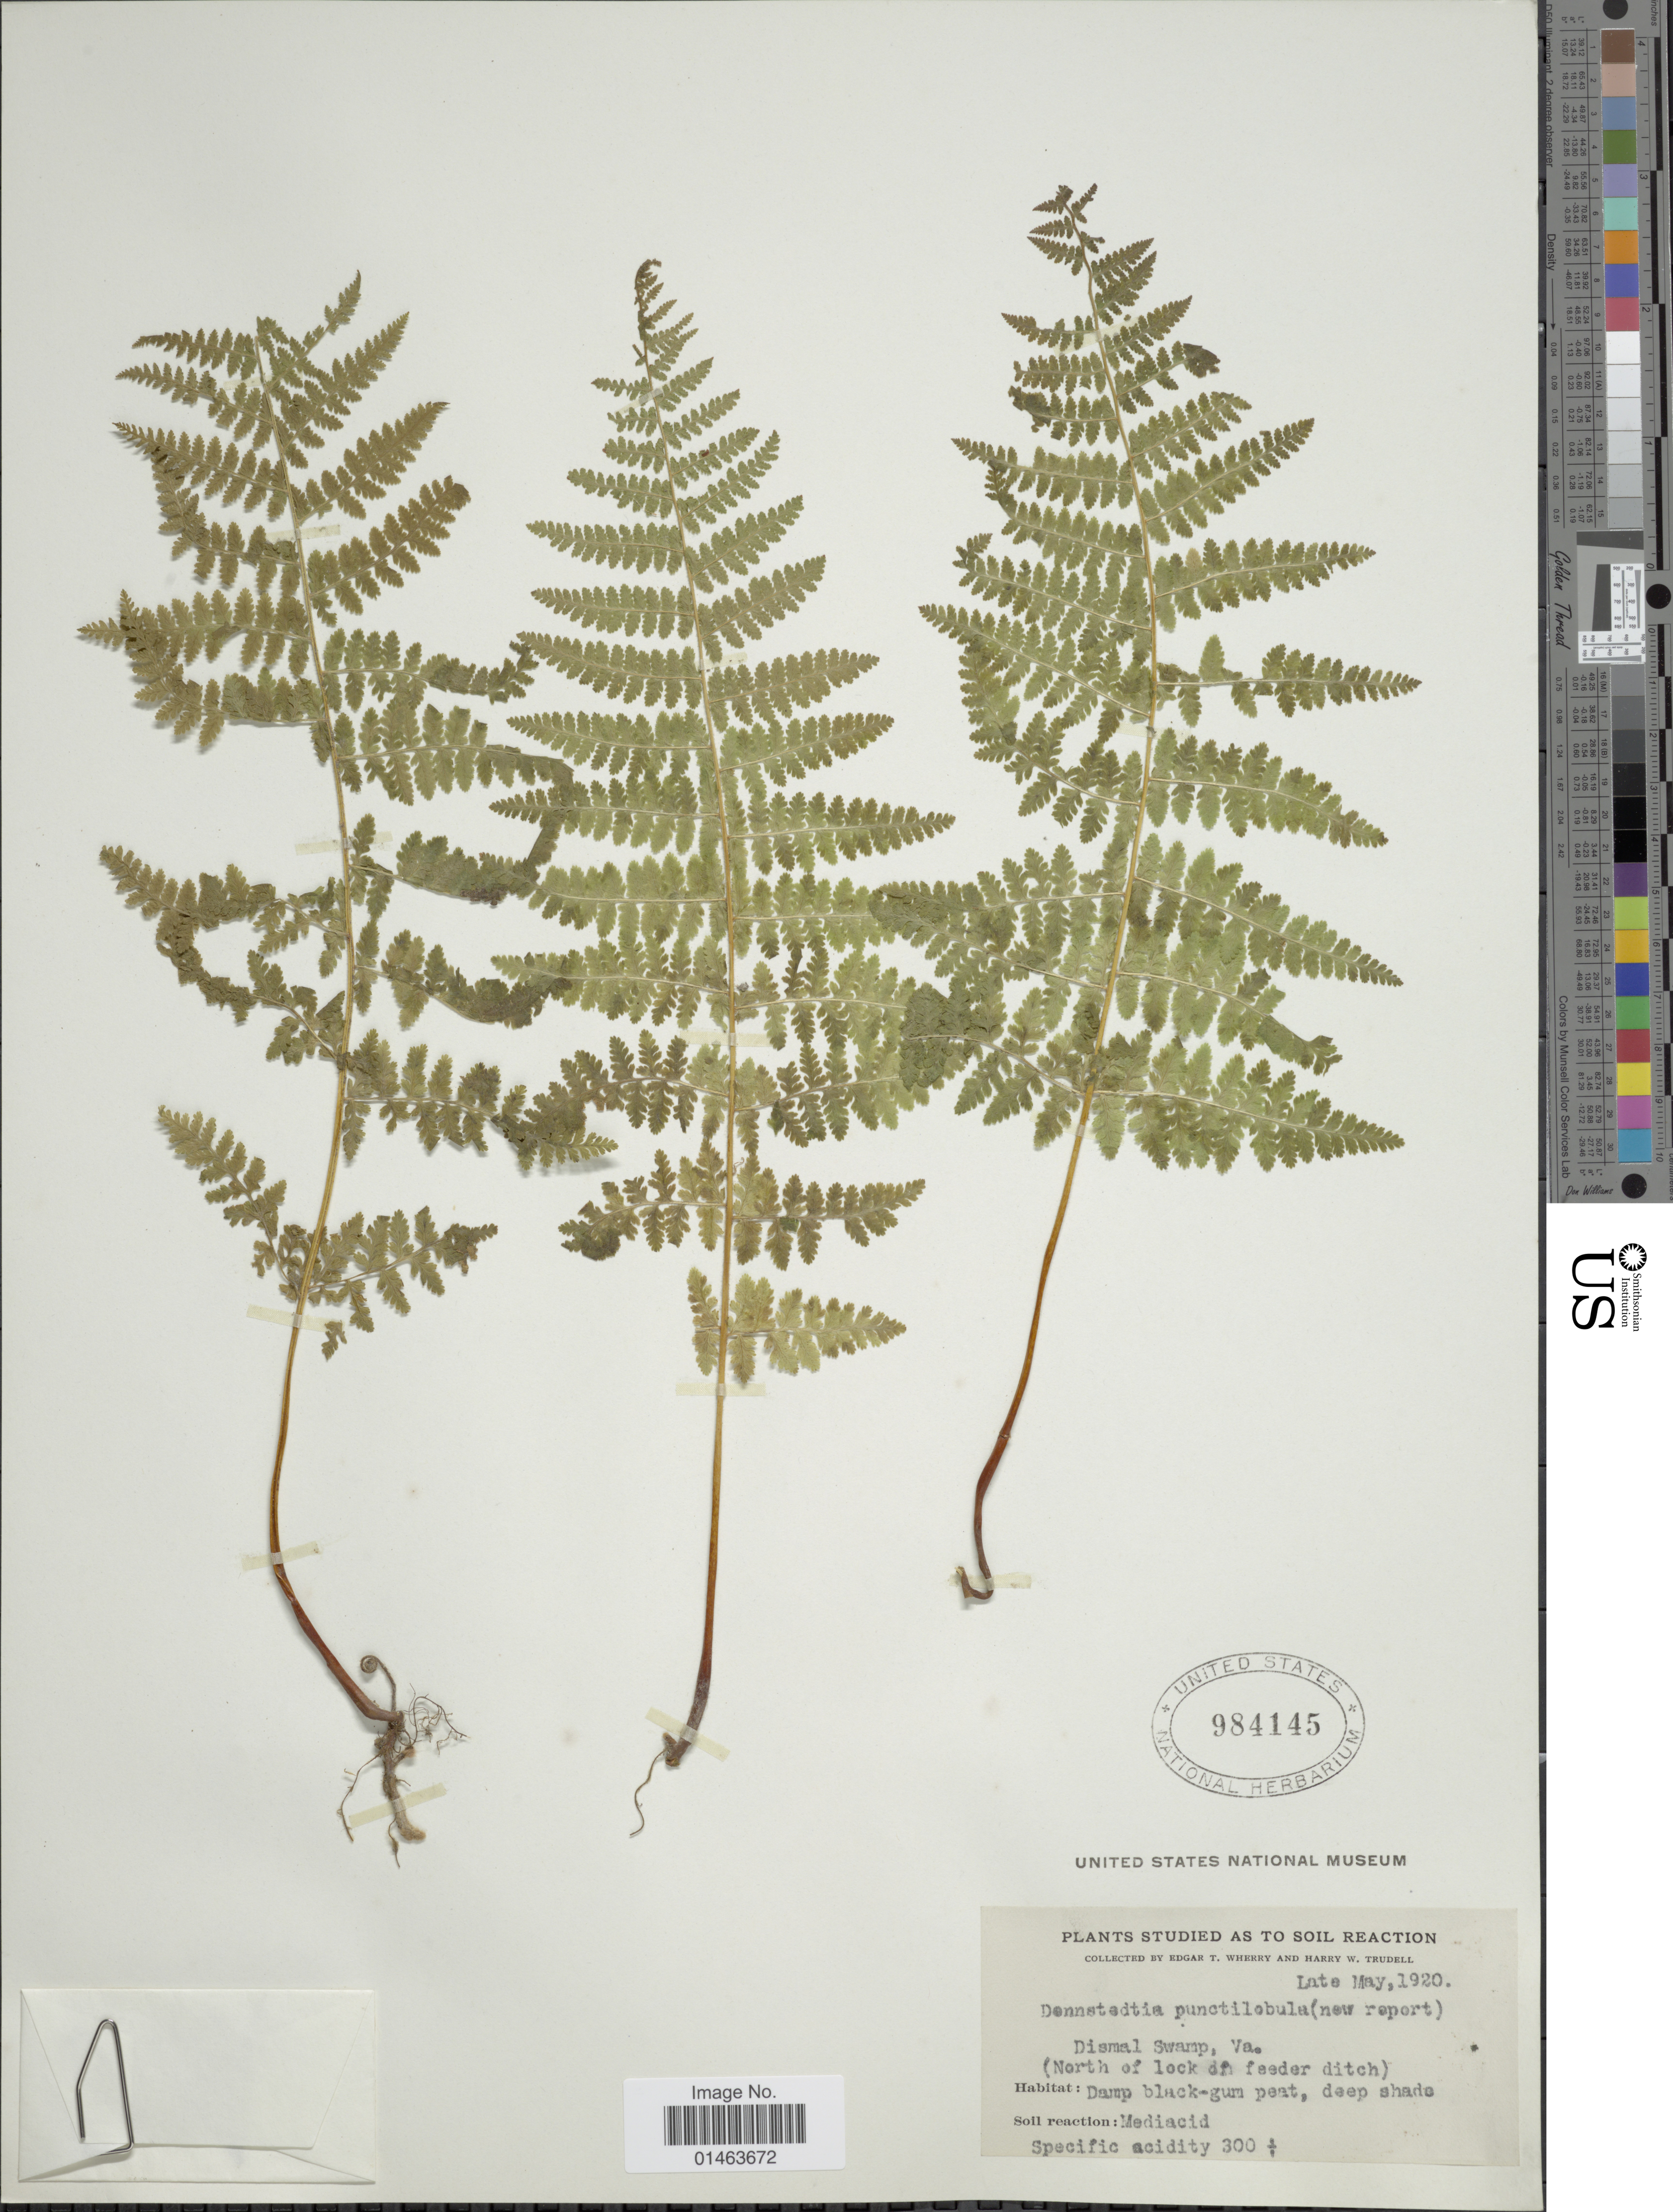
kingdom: Plantae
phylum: Tracheophyta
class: Polypodiopsida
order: Polypodiales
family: Dennstaedtiaceae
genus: Dennstaedtia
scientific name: Dennstaedtia punctilobula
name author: (Michx.) T. Moore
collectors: E. T. Wherry & H. Trudell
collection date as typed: Late May 1920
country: United States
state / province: Virginia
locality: Dimsal Swamp, (north of Lock of feeder ditch).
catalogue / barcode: US 984145